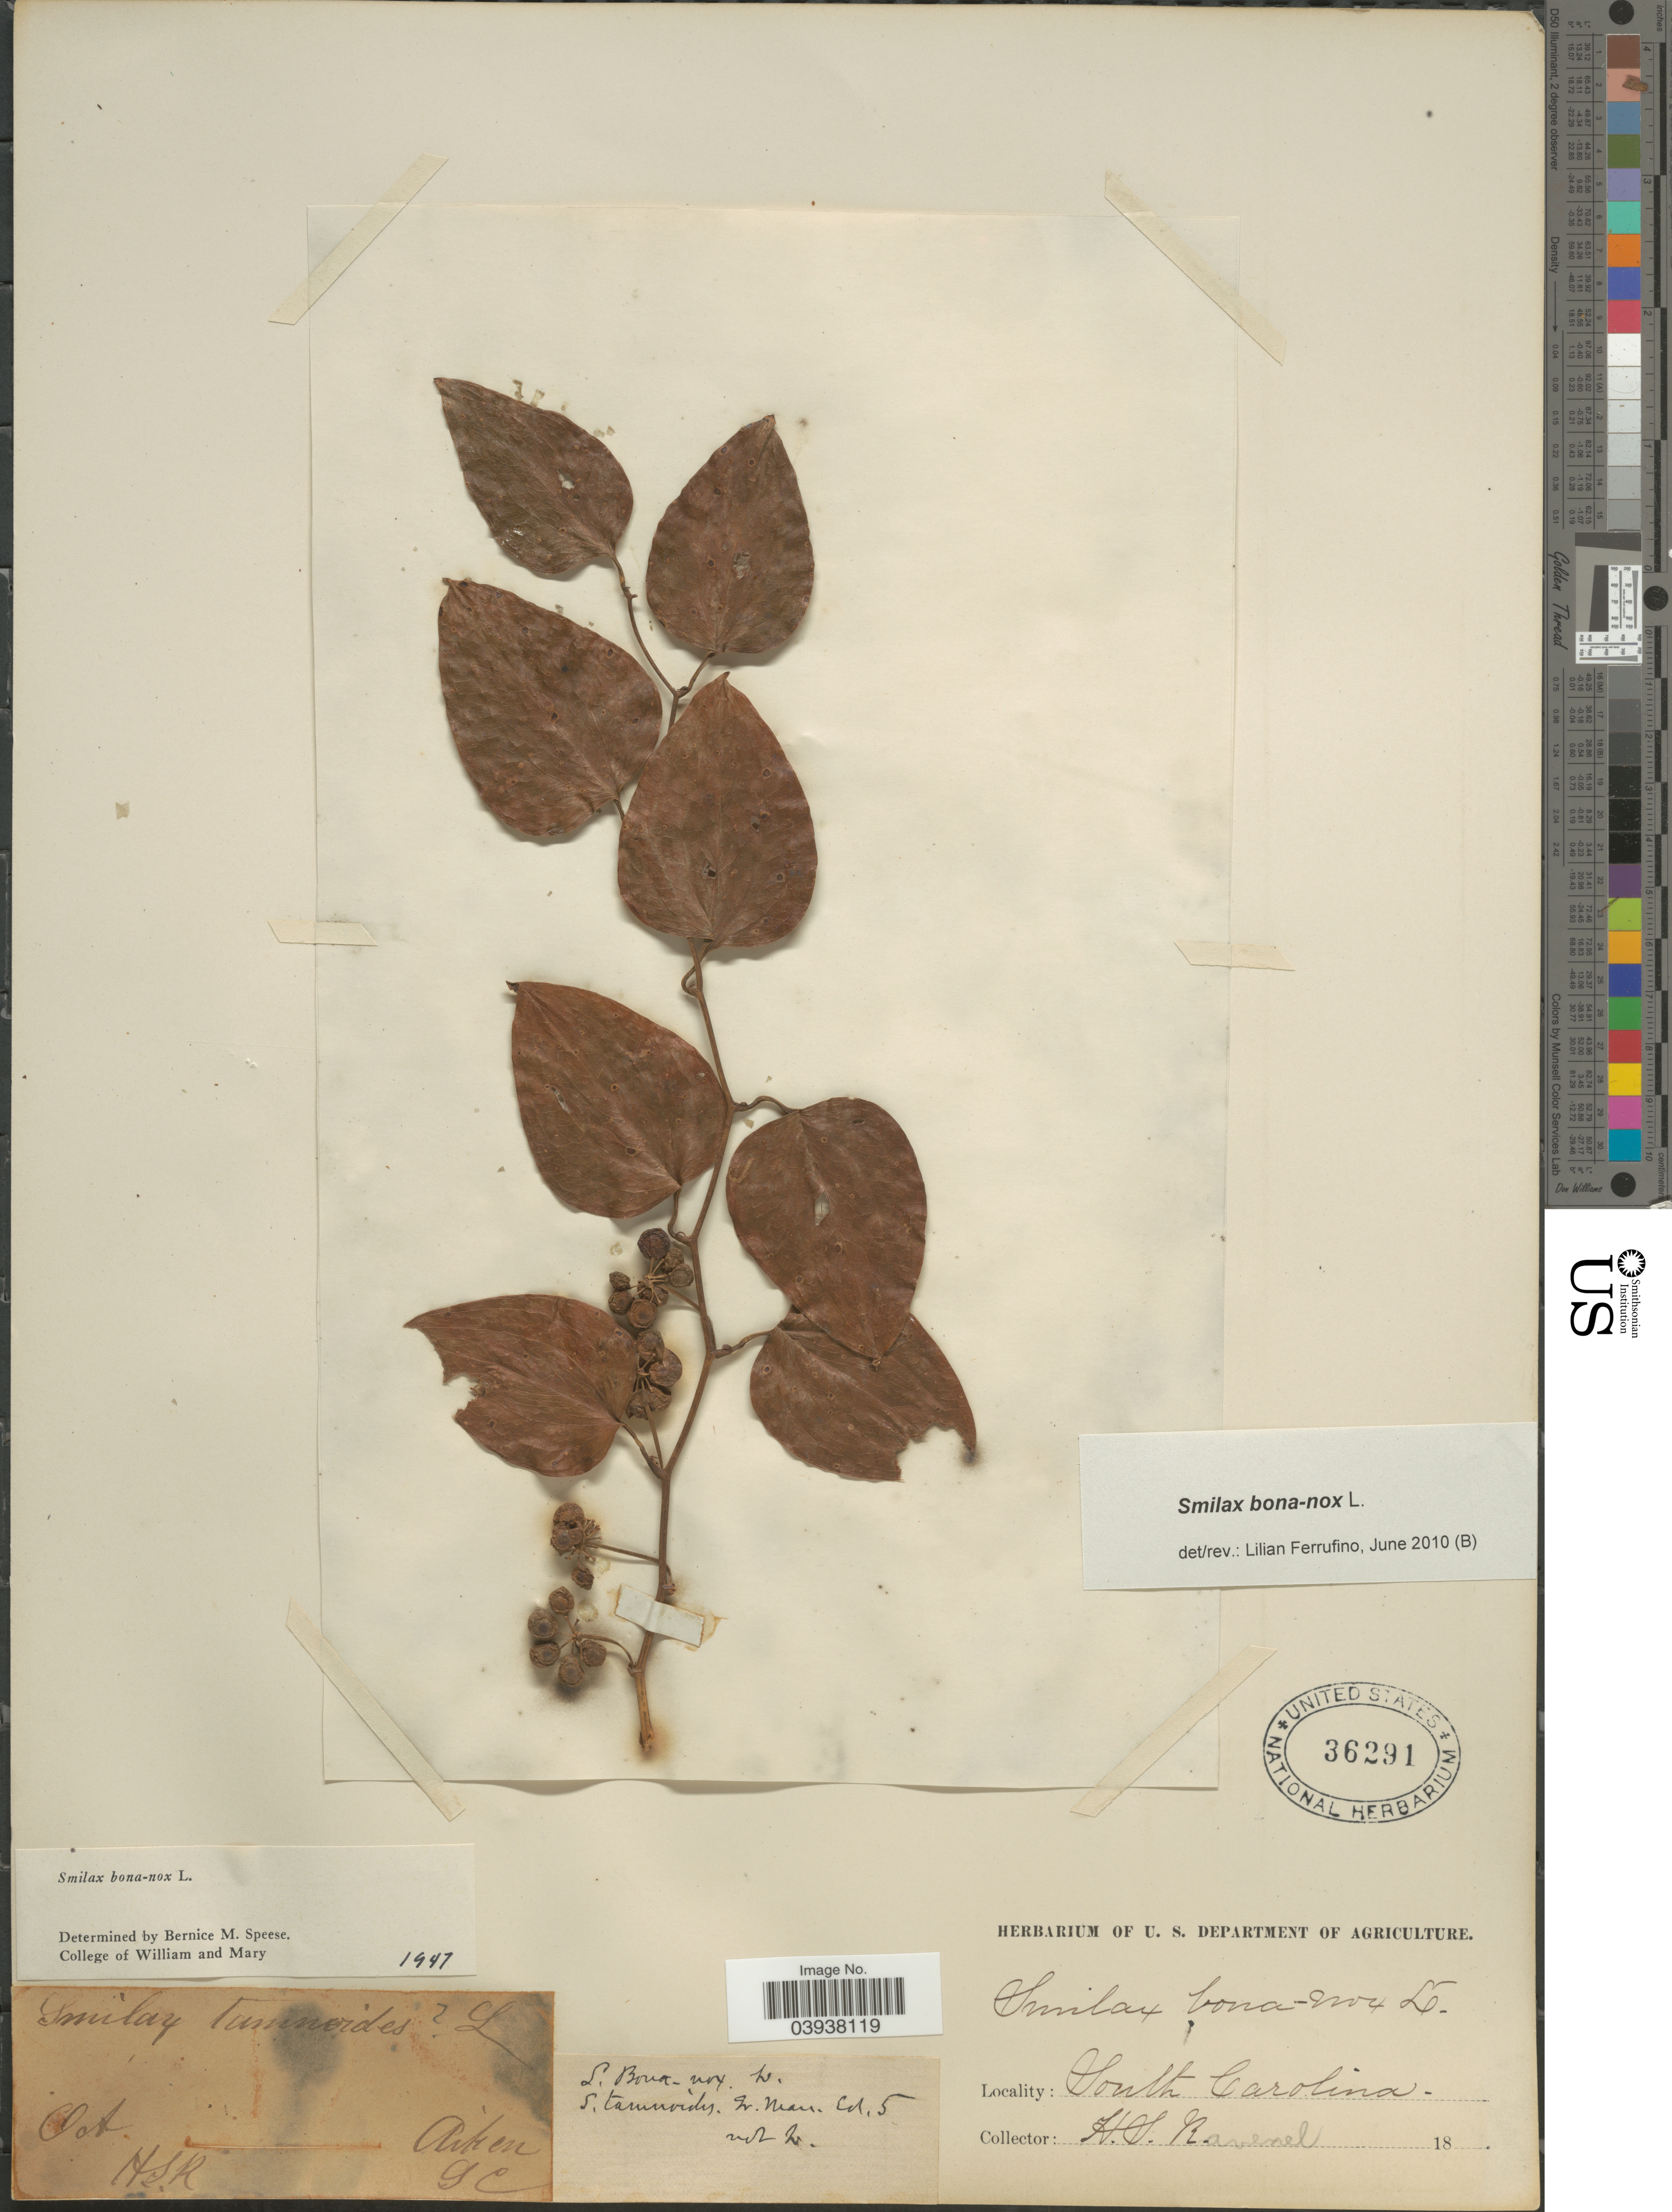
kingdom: Plantae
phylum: Tracheophyta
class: Liliopsida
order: Liliales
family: Smilacaceae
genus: Smilax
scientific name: Smilax bona-nox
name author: L.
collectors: H. Ravenel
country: United States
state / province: South Carolina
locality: Aiken.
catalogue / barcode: US 36291